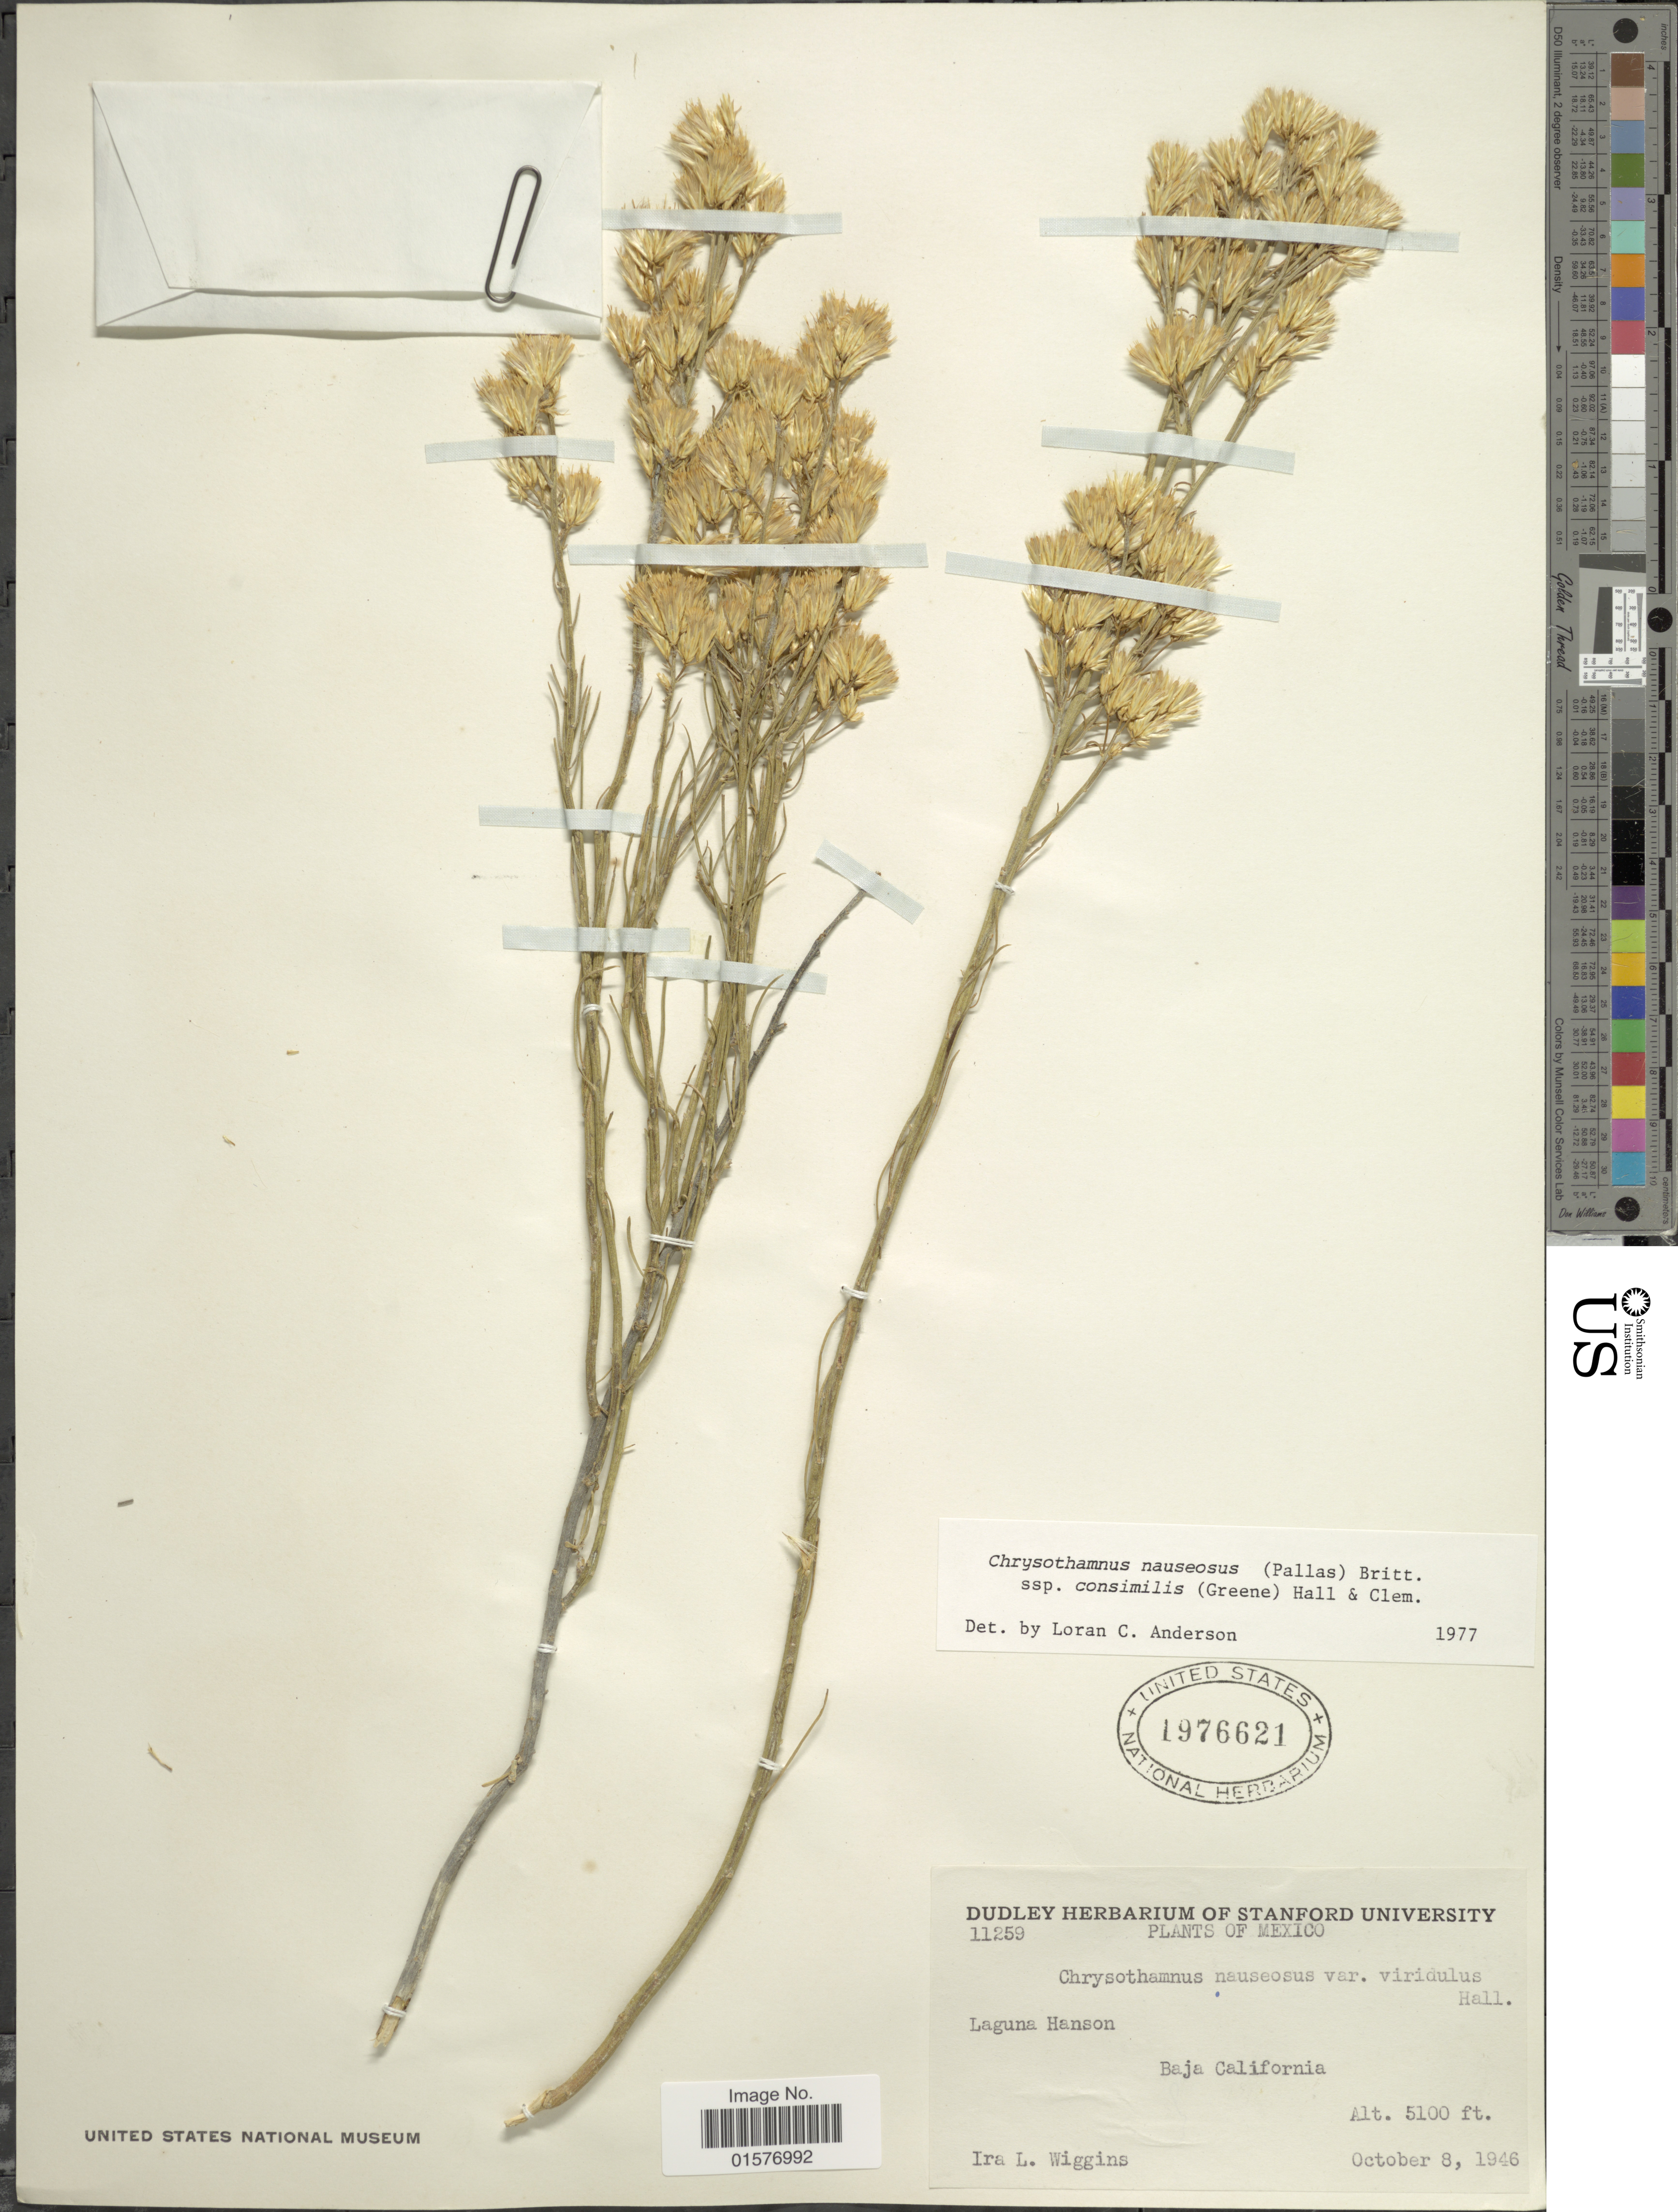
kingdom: Plantae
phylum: Tracheophyta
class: Magnoliopsida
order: Asterales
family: Asteraceae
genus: Chrysothamnus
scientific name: Chrysothamnus nauseosus subsp. consimilis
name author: (Greene) H.M. Hall & Clem.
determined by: Urbatsch, Lowell E., Curator (LSU), Louisiana State University (UNITED STATES)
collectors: I. L. Wiggins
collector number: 11259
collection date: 1946-10-08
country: Mexico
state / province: México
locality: Laguna Hanson, Baja California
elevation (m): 1554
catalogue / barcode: US 1976621